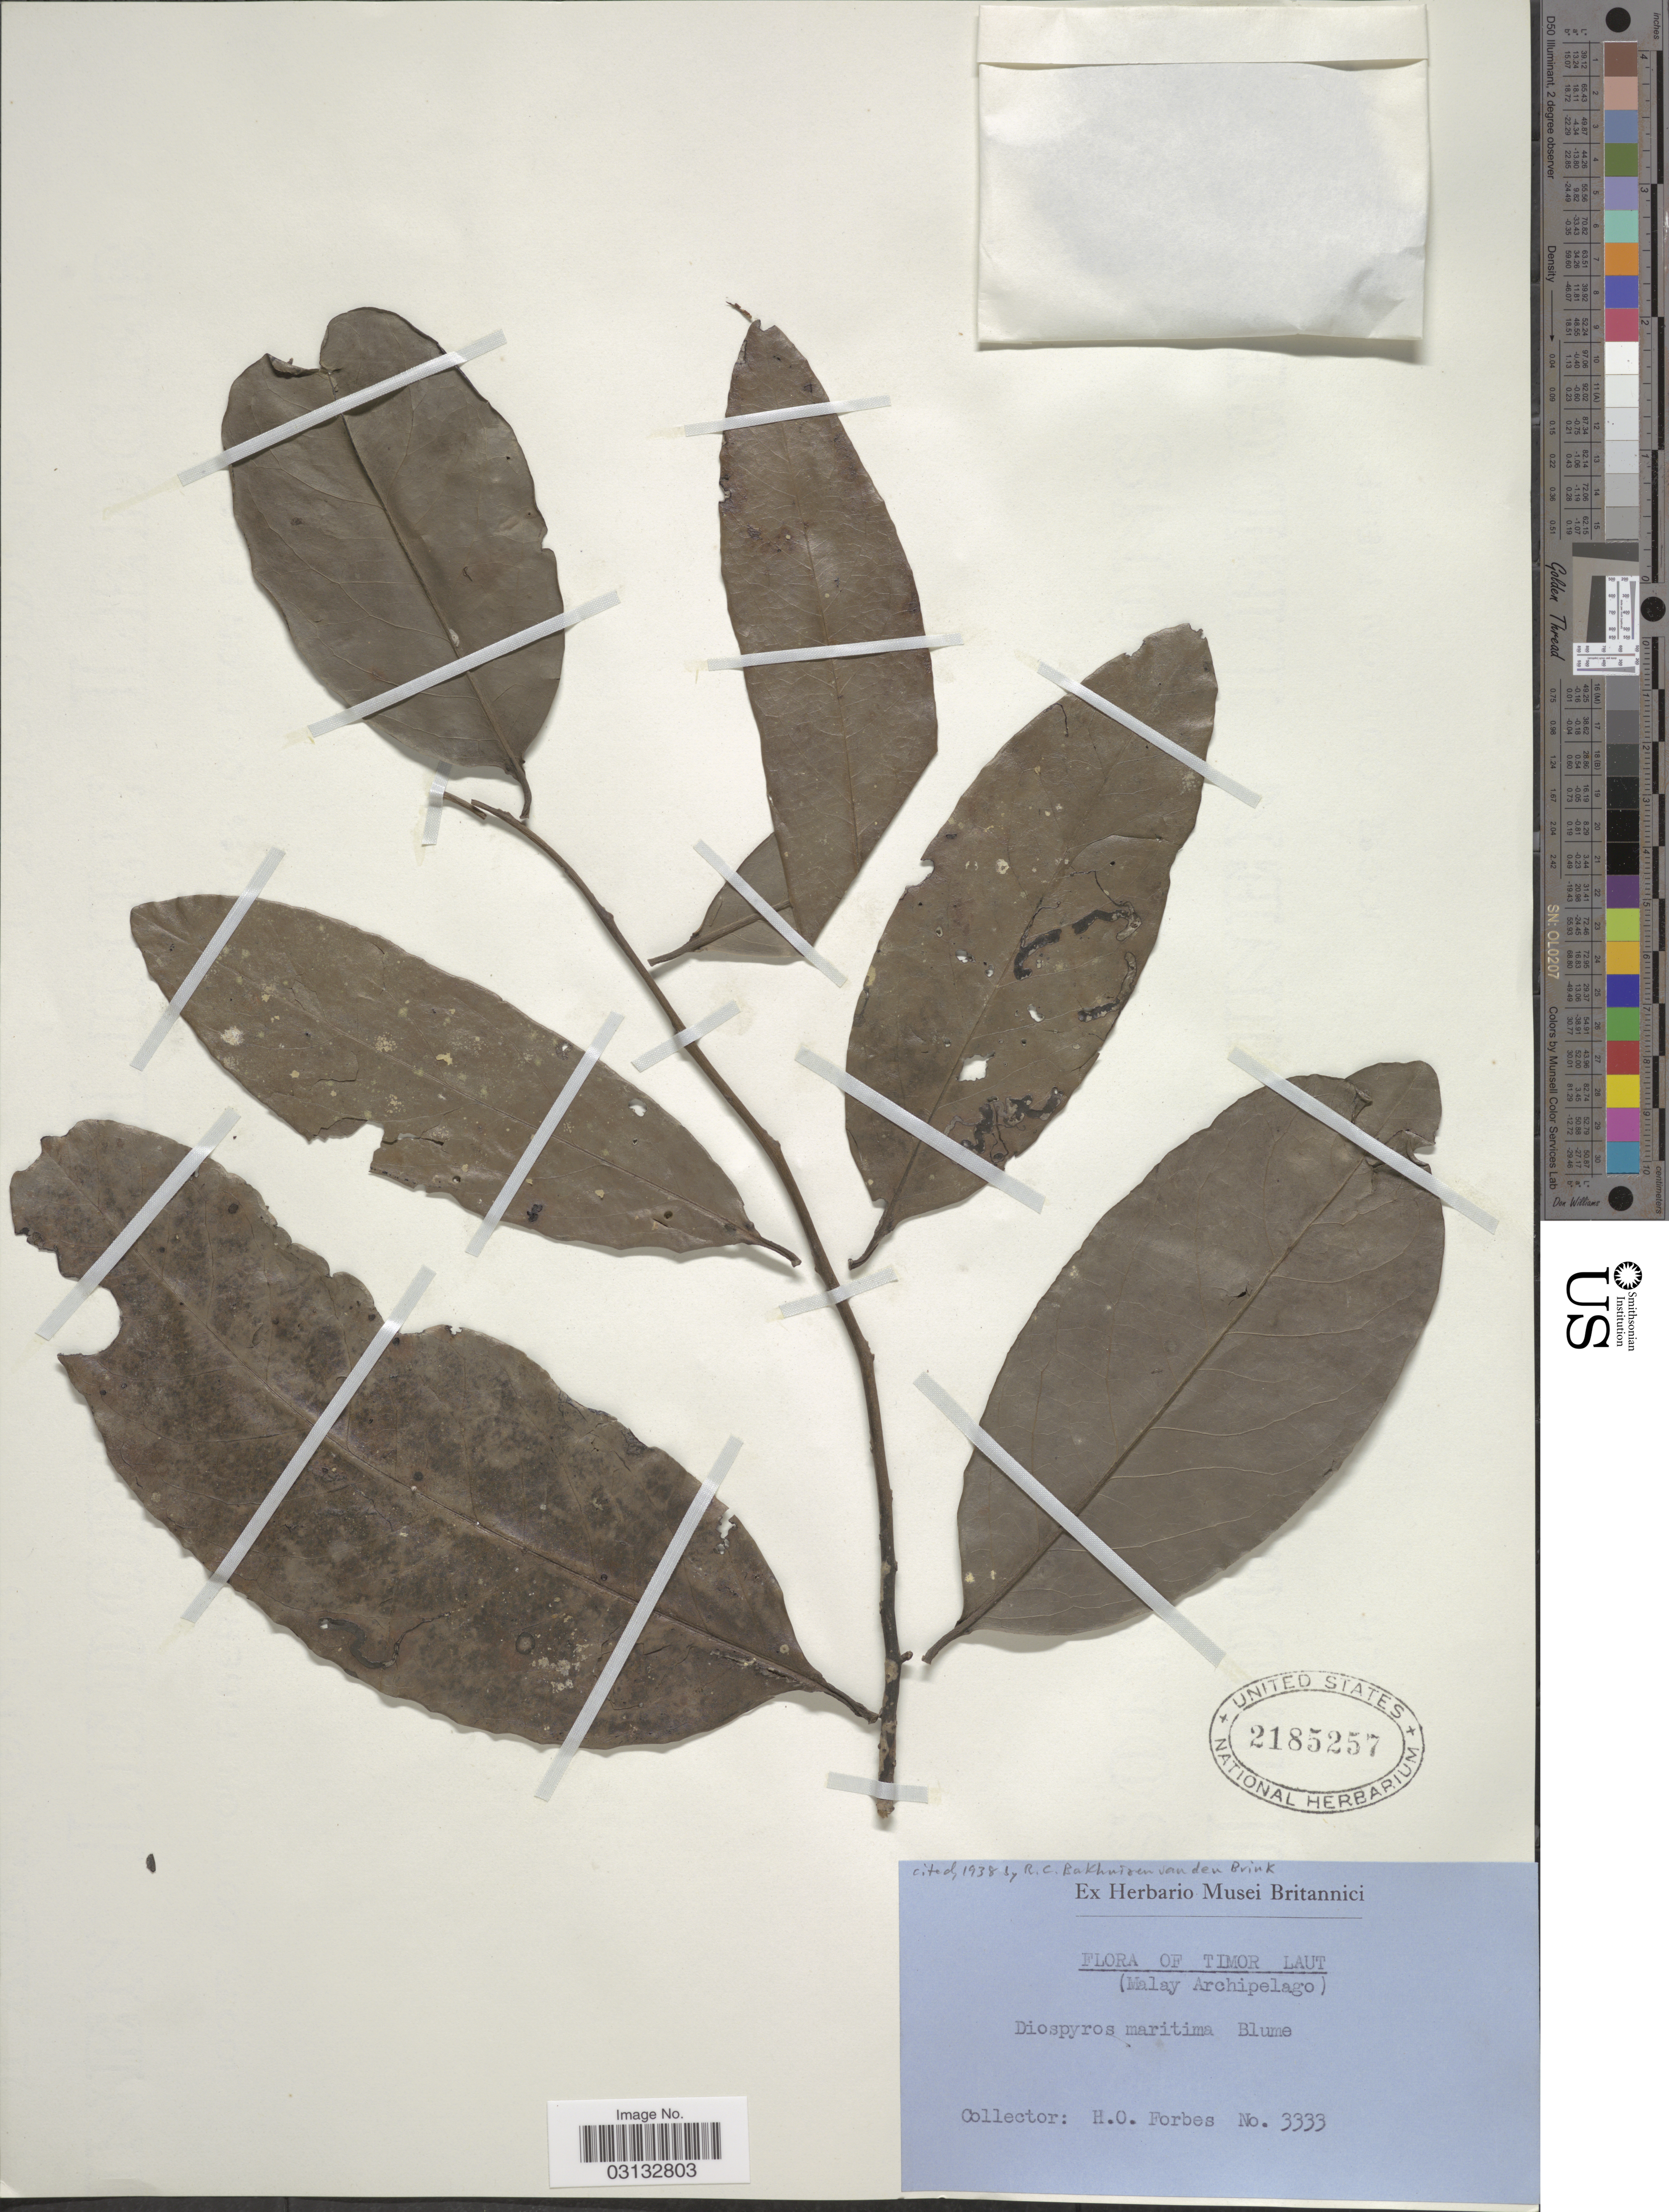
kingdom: Plantae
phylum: Tracheophyta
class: Magnoliopsida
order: Ericales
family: Ebenaceae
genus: Diospyros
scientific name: Diospyros maritima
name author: Blume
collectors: H. O. Forbes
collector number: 3333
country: Malaysia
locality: Timor Laut (Malay Archipelago).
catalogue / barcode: US 2185257